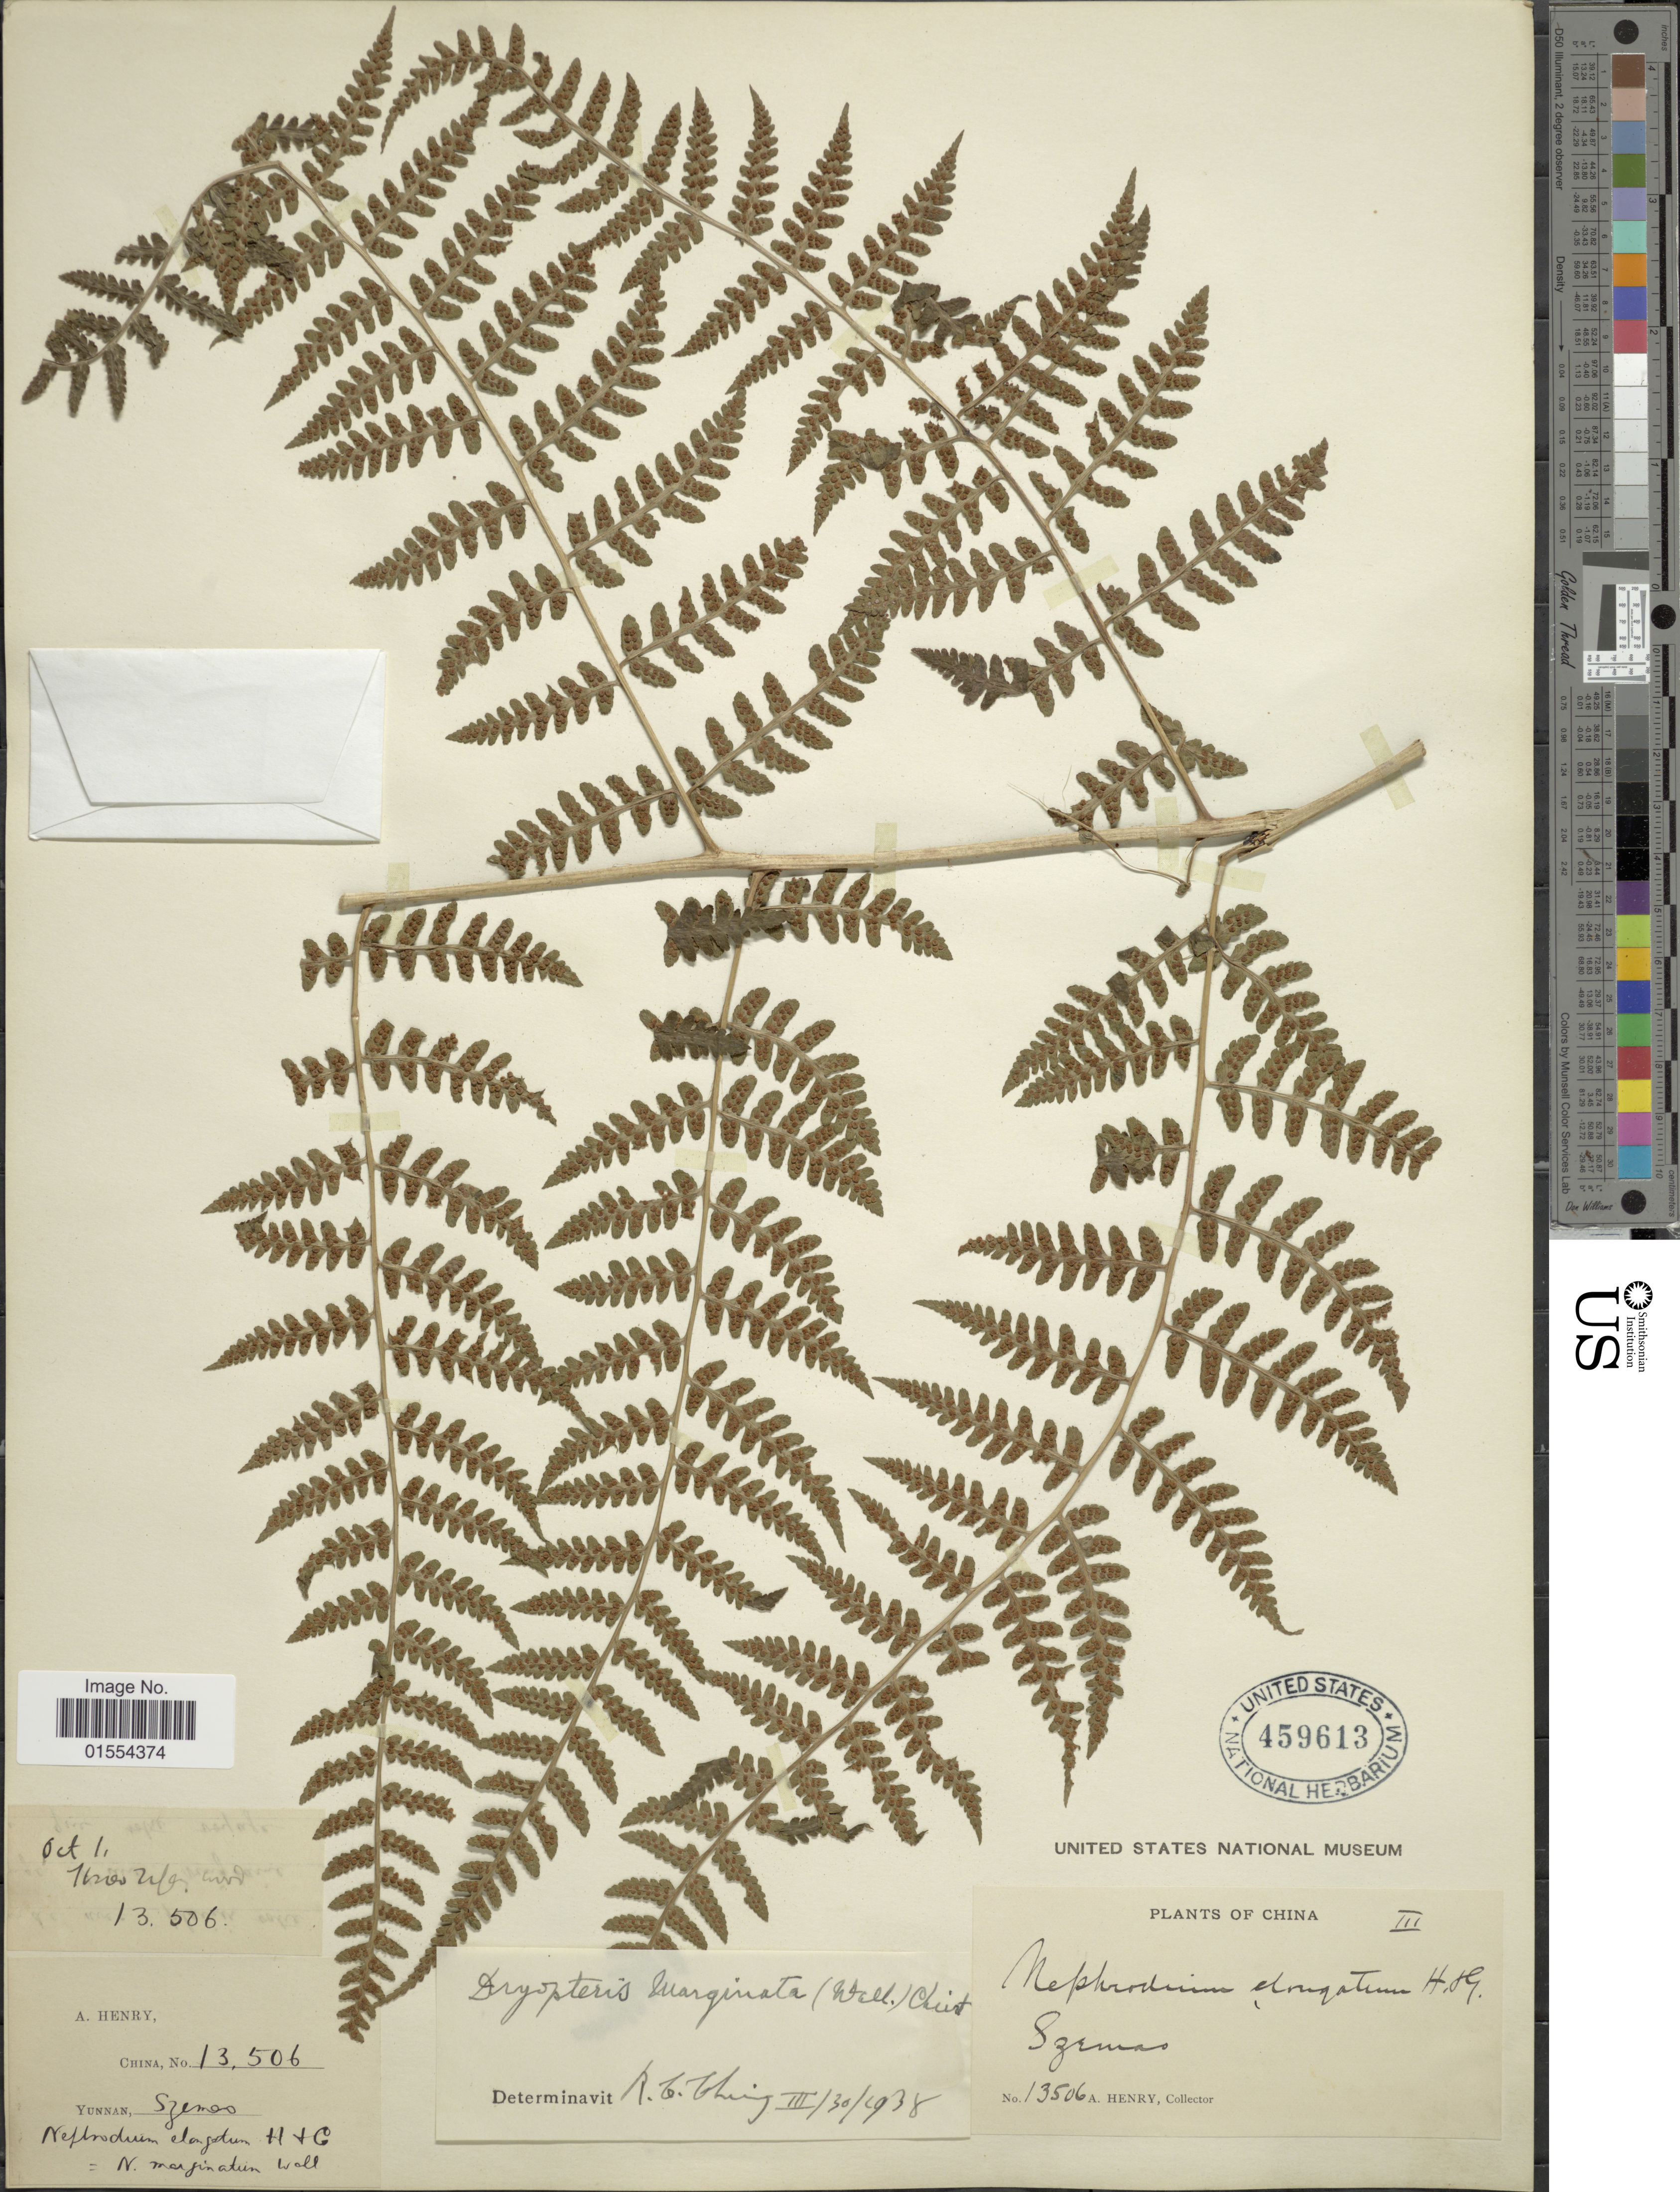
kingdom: Plantae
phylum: Tracheophyta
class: Polypodiopsida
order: Polypodiales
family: Dryopteridaceae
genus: Dryopteris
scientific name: Dryopteris marginata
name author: Christ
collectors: A. Henry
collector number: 13506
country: China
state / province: Yunnan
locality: China, Szemao.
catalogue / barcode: US 459613